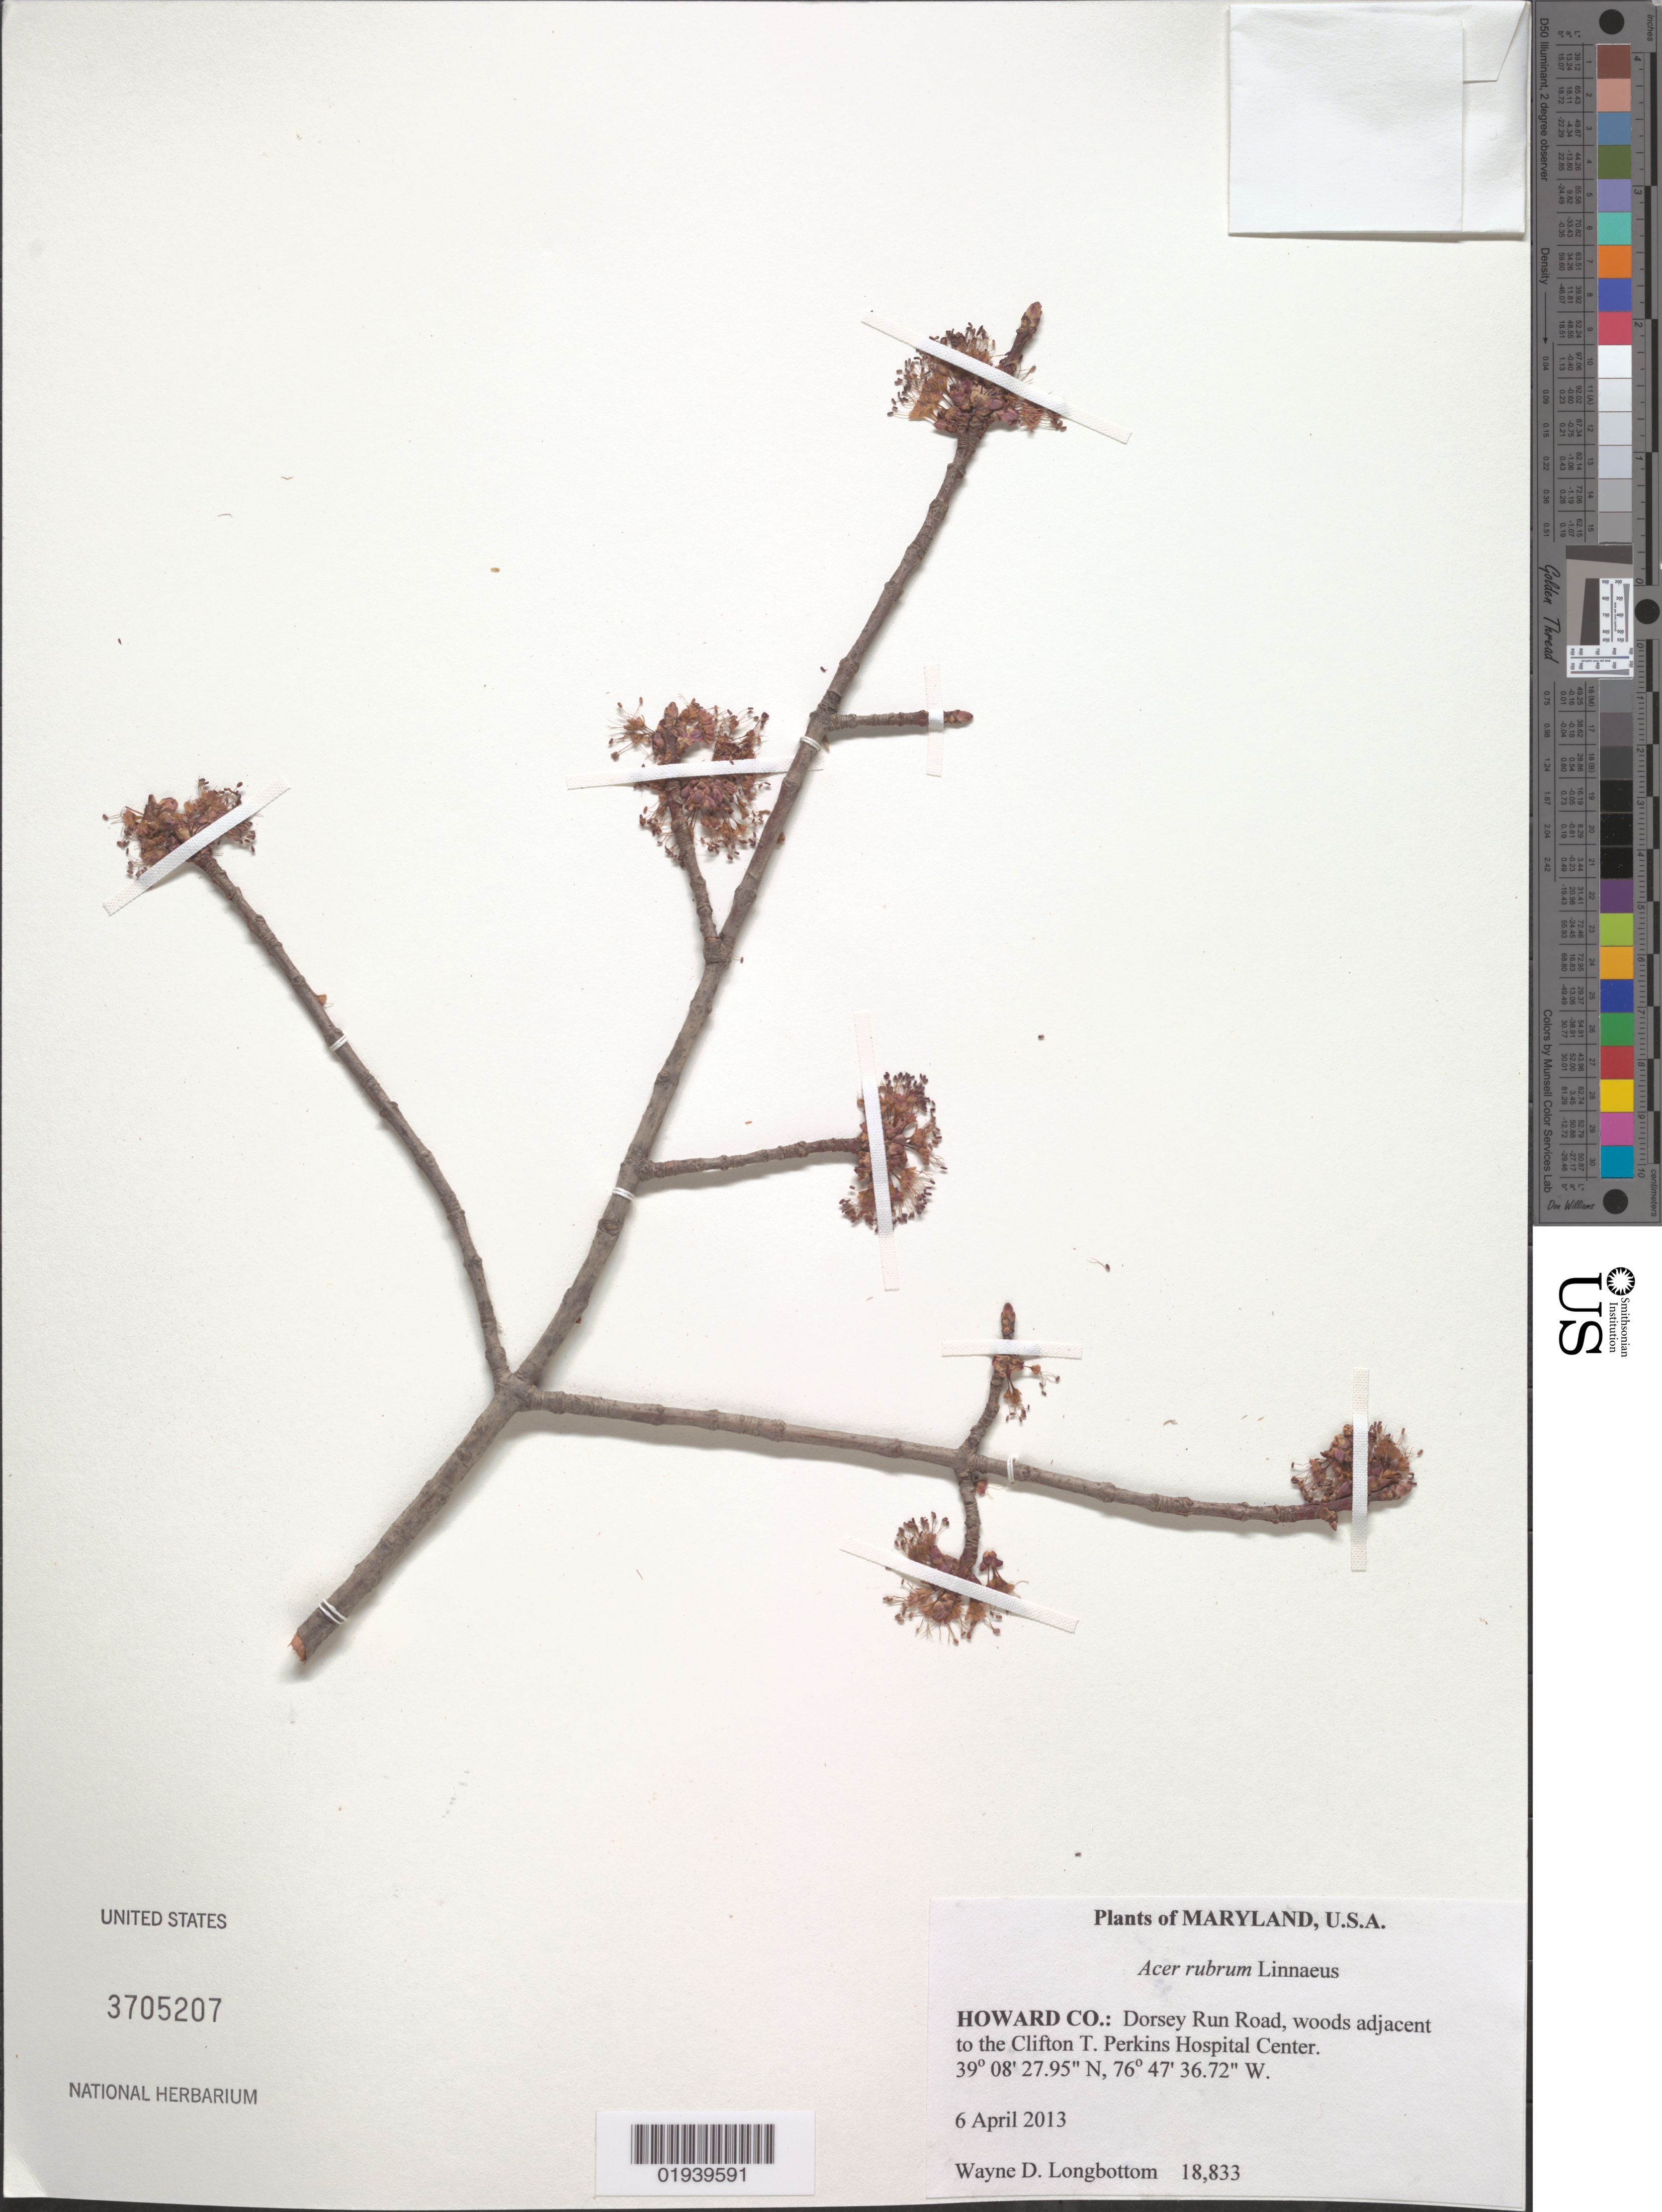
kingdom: Plantae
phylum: Tracheophyta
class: Magnoliopsida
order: Sapindales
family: Sapindaceae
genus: Acer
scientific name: Acer rubrum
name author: L.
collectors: W. D. Longbottom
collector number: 18,833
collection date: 2013-04-06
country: United States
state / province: Maryland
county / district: Howard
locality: Dorsey Run Road, adjacent to the Clifton T. Perkins Hospital Center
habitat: Woods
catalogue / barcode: US 3705207